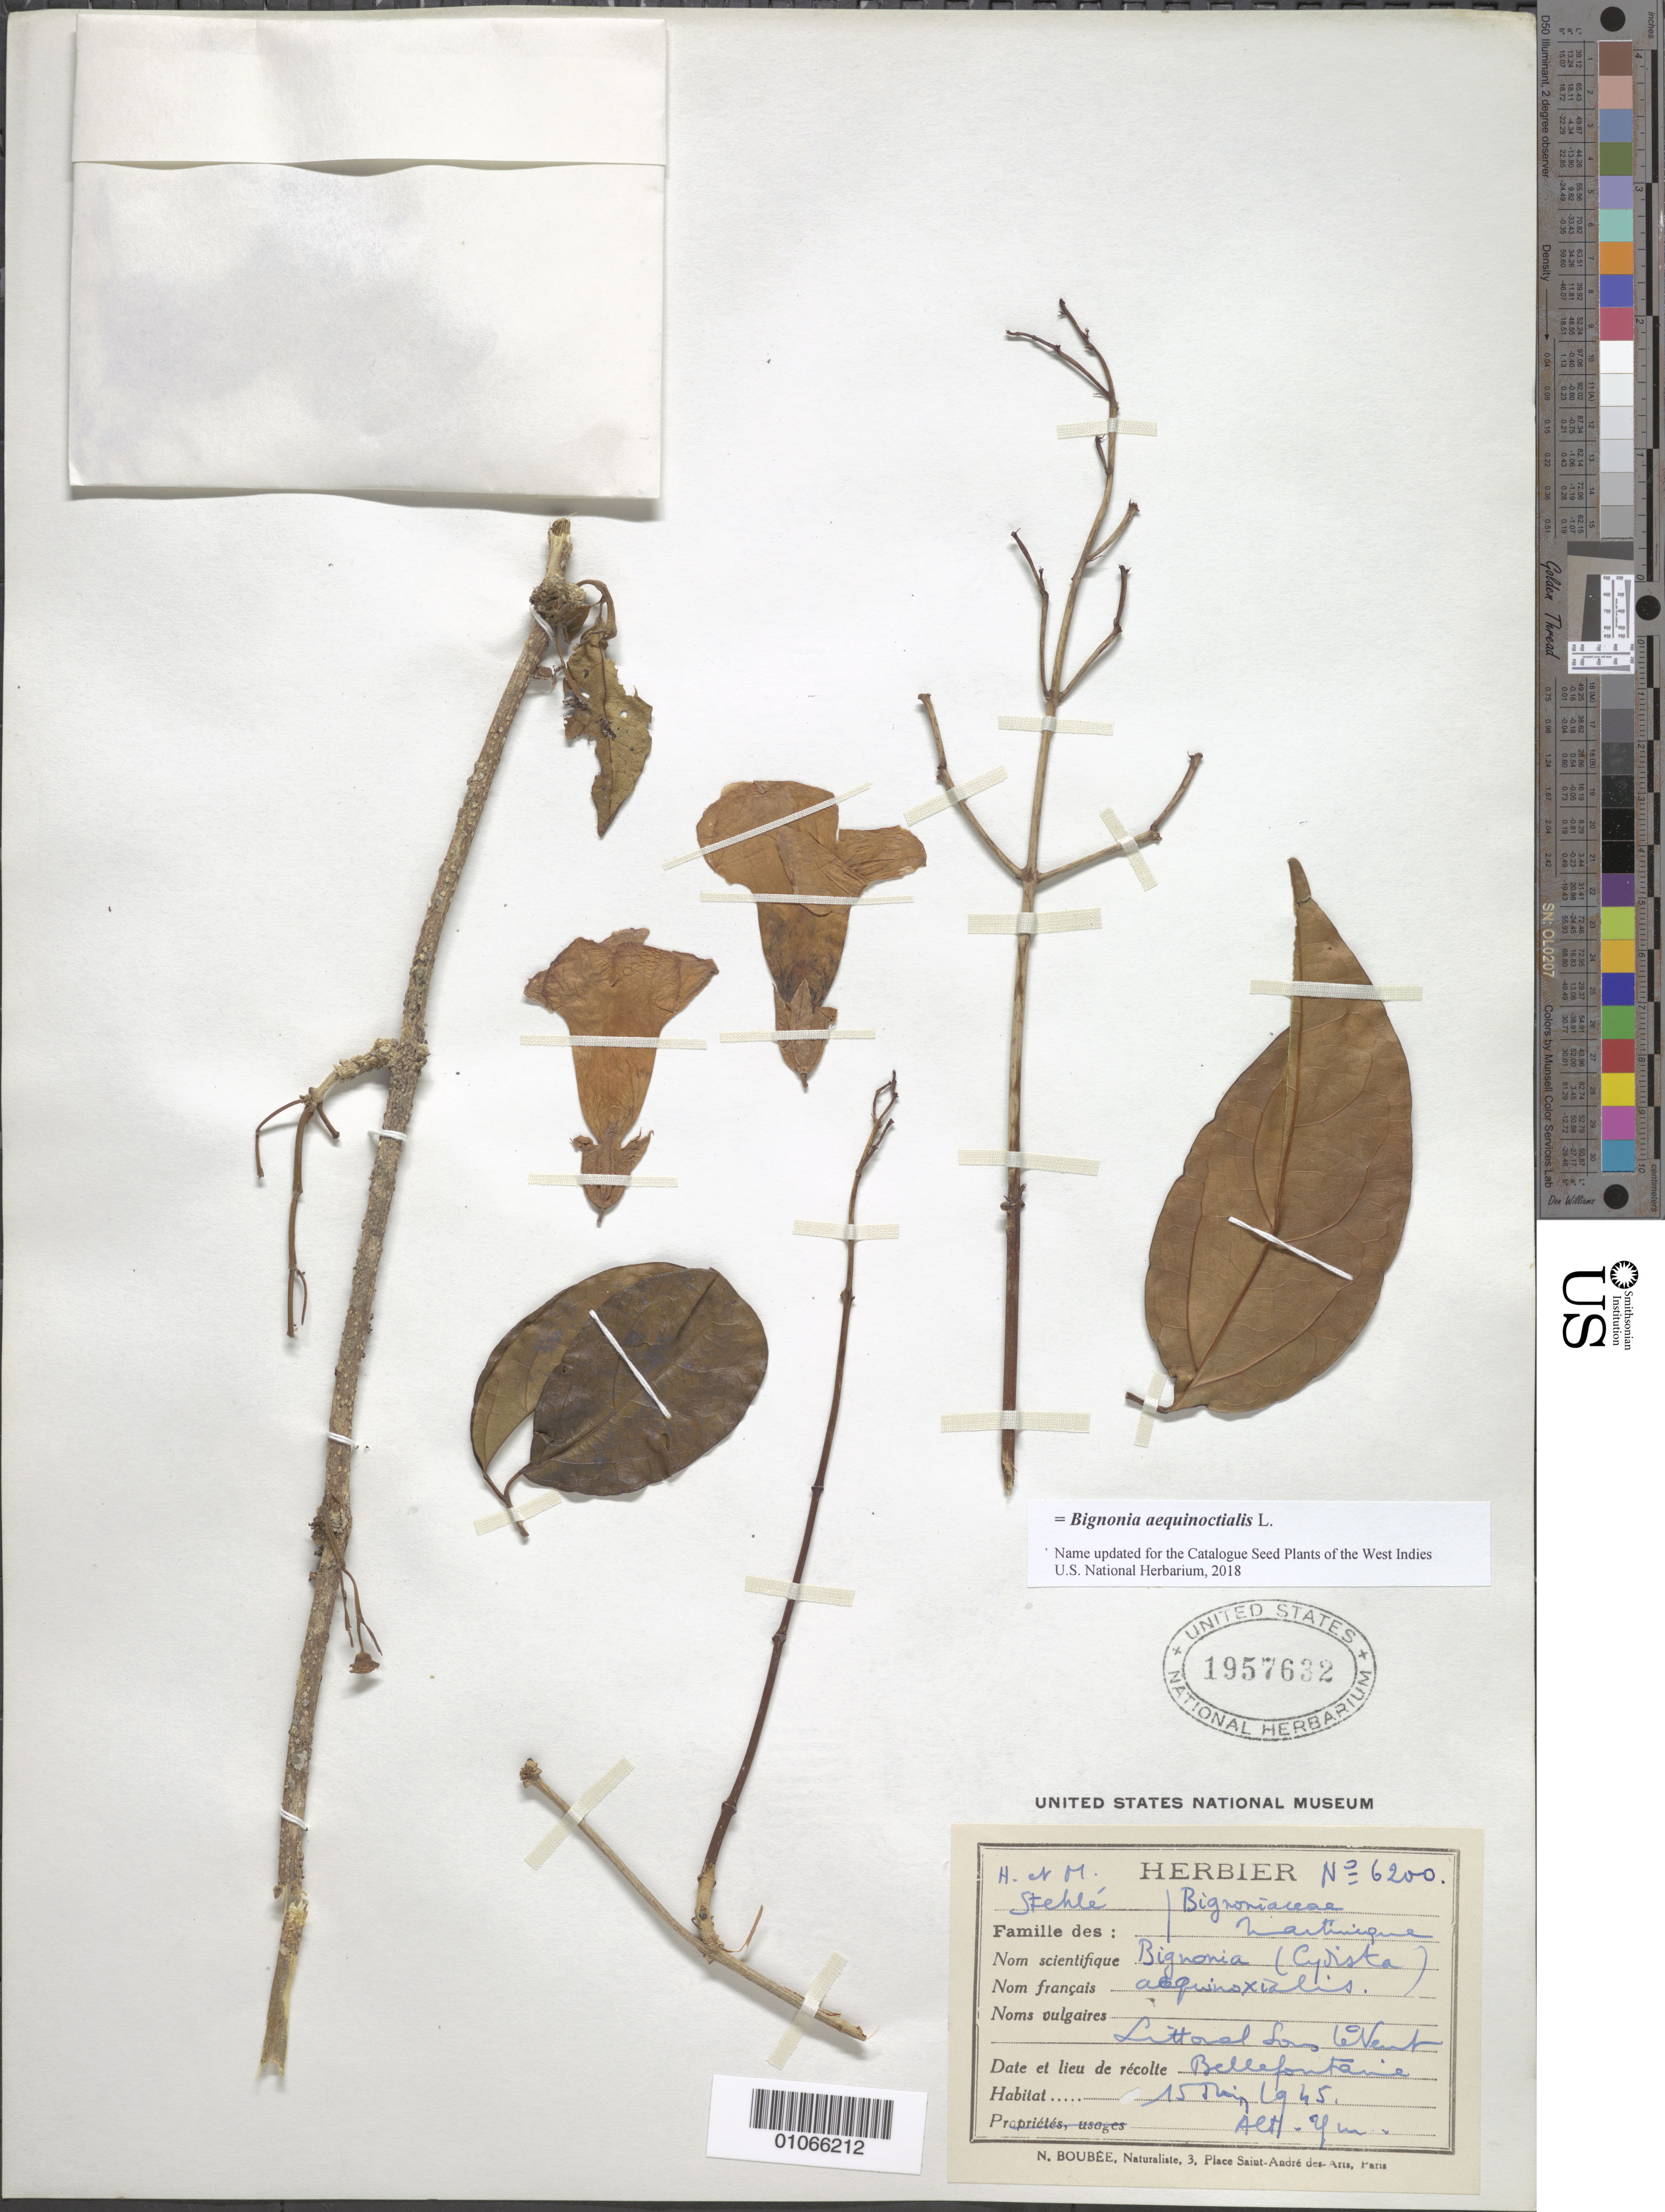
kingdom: Plantae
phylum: Tracheophyta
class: Magnoliopsida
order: Lamiales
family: Bignoniaceae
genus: Bignonia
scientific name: Bignonia aequinoctialis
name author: L.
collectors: H. Stehlé & M. Stehlé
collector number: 6200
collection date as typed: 15 Jan 1945 to 15 Dec 1945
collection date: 1945-06-15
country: Martinique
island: Martinique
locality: Bellefontaine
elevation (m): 24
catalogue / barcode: US 1957632